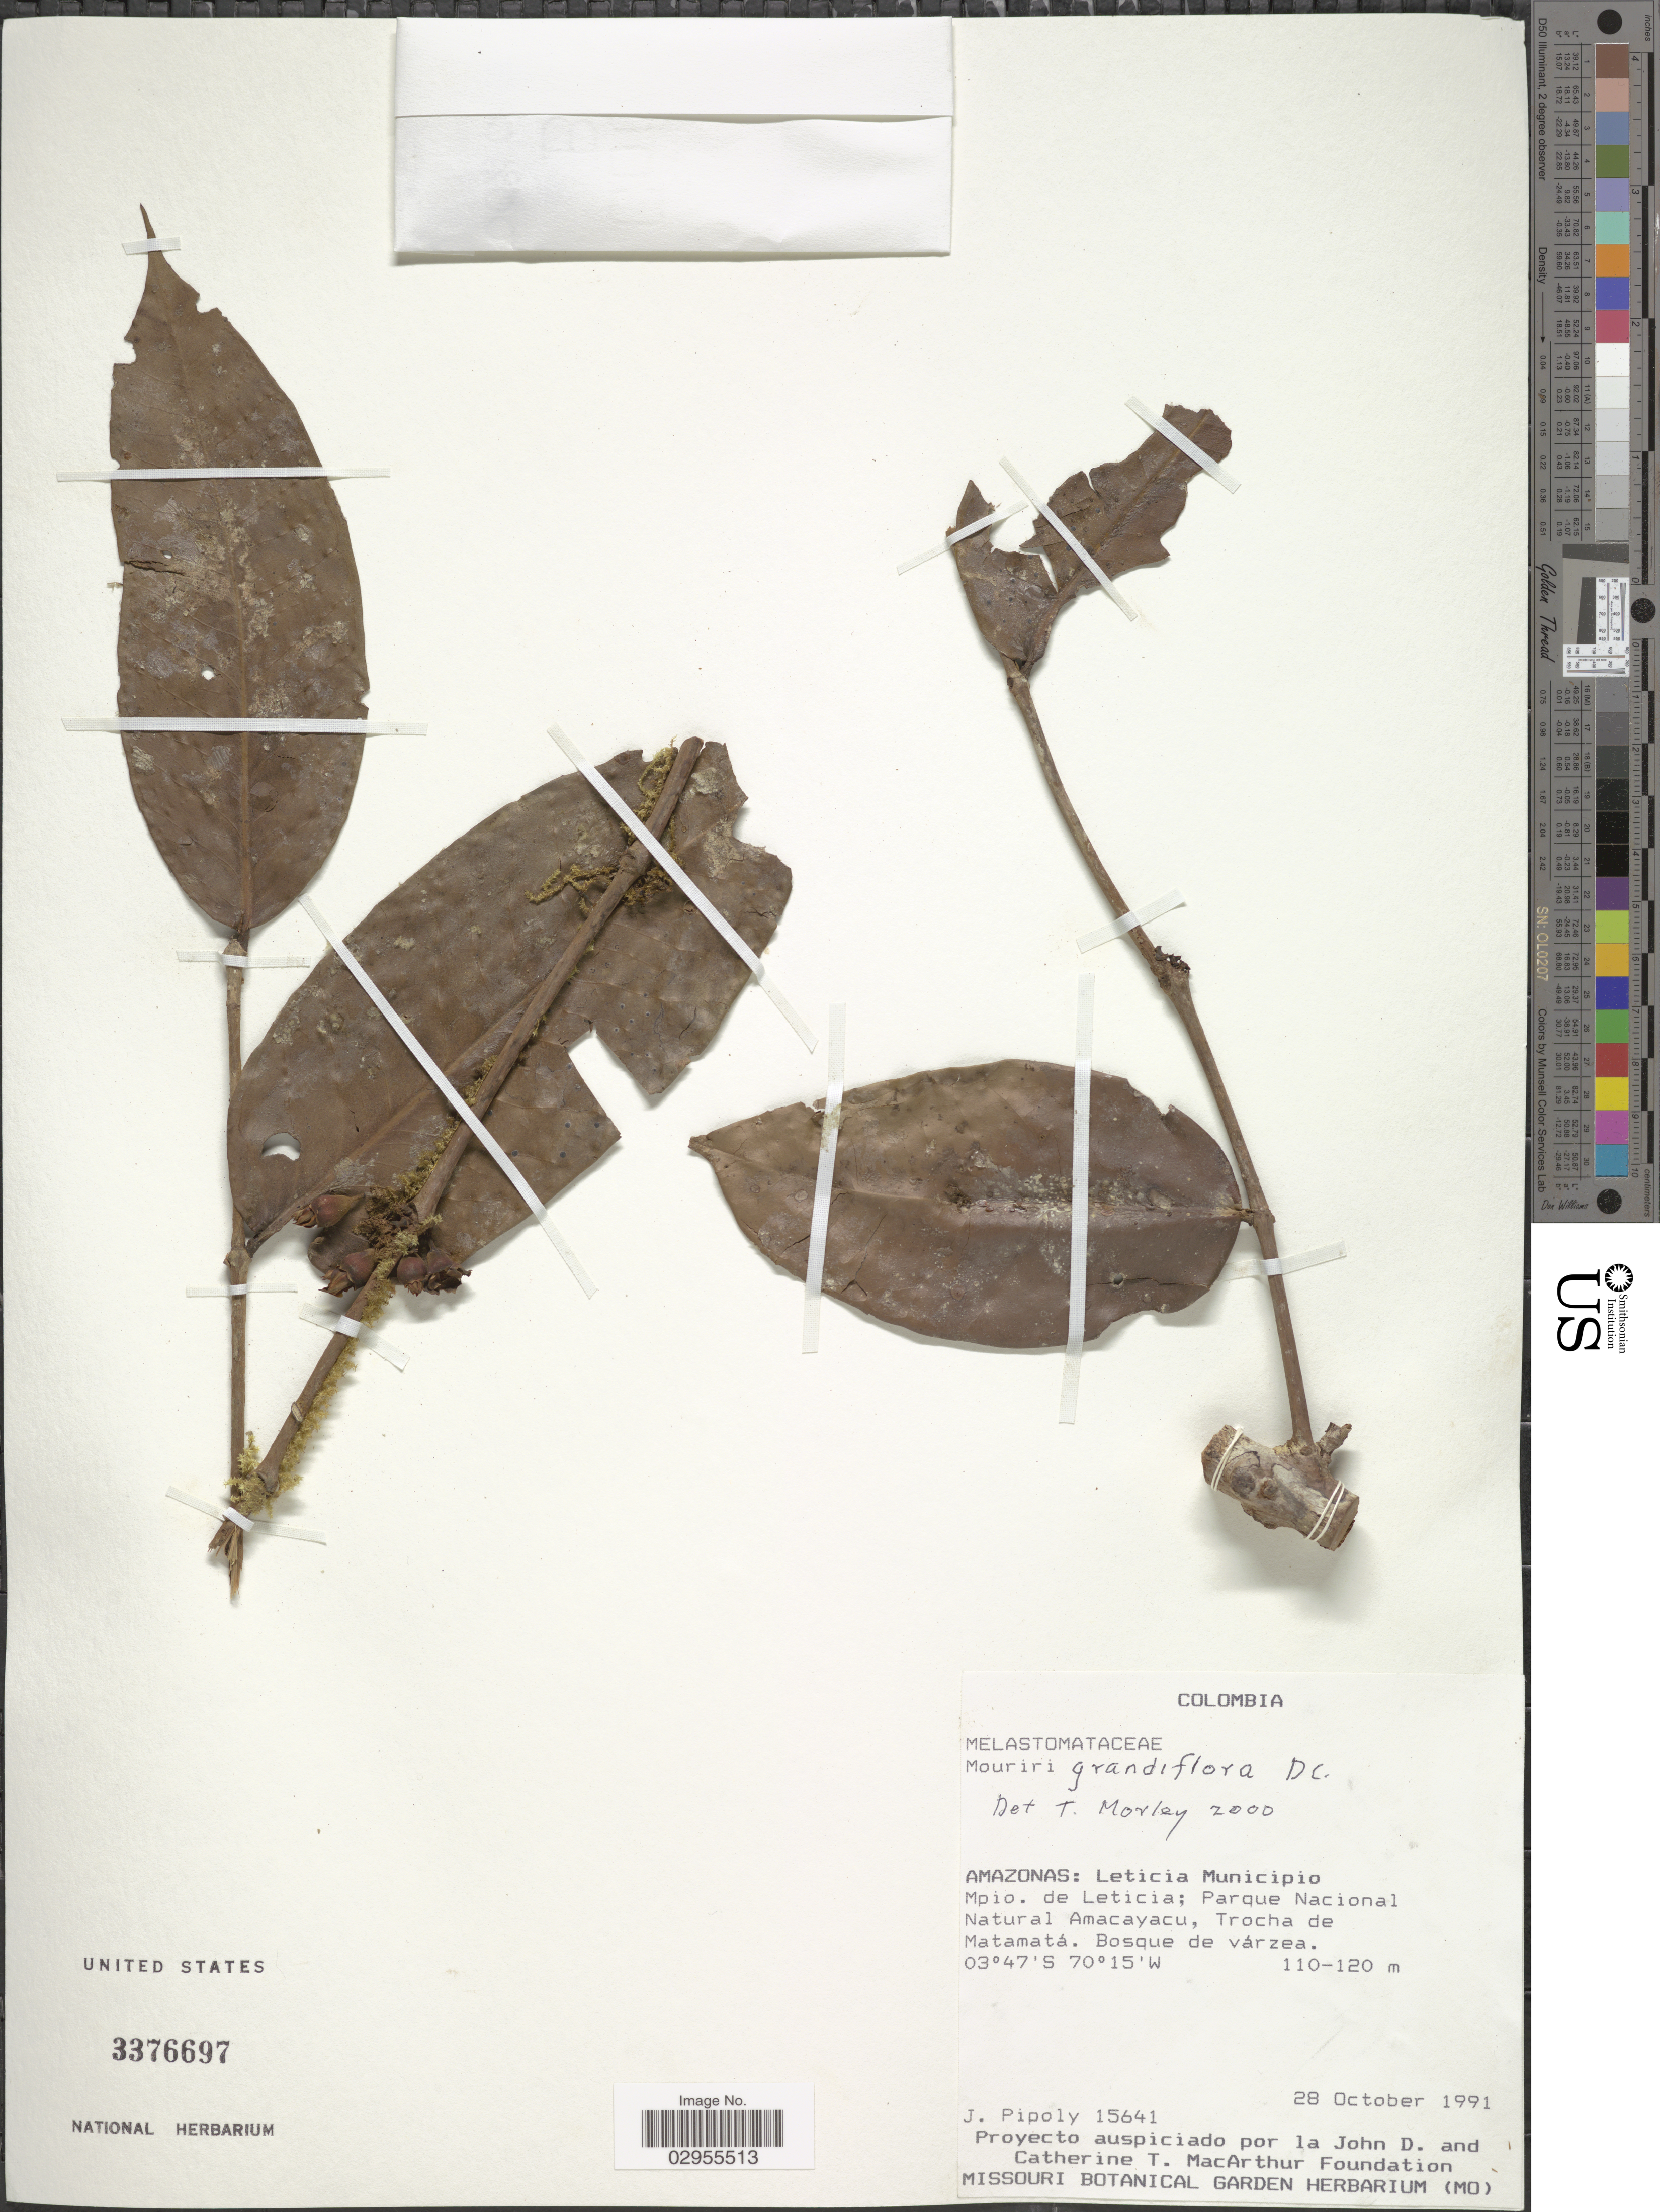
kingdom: Plantae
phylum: Tracheophyta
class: Magnoliopsida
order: Myrtales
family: Melastomataceae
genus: Mouriri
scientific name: Mouriri grandiflora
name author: DC.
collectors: J. J. Pipoly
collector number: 15641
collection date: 1991-10-28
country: Colombia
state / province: Amazônas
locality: Amazonas: Leticia Municipio. Mpio. de Leticia; Parque Nacional Natural Amacayacu, Trocha de Matamatá.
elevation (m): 110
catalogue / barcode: US 3376697